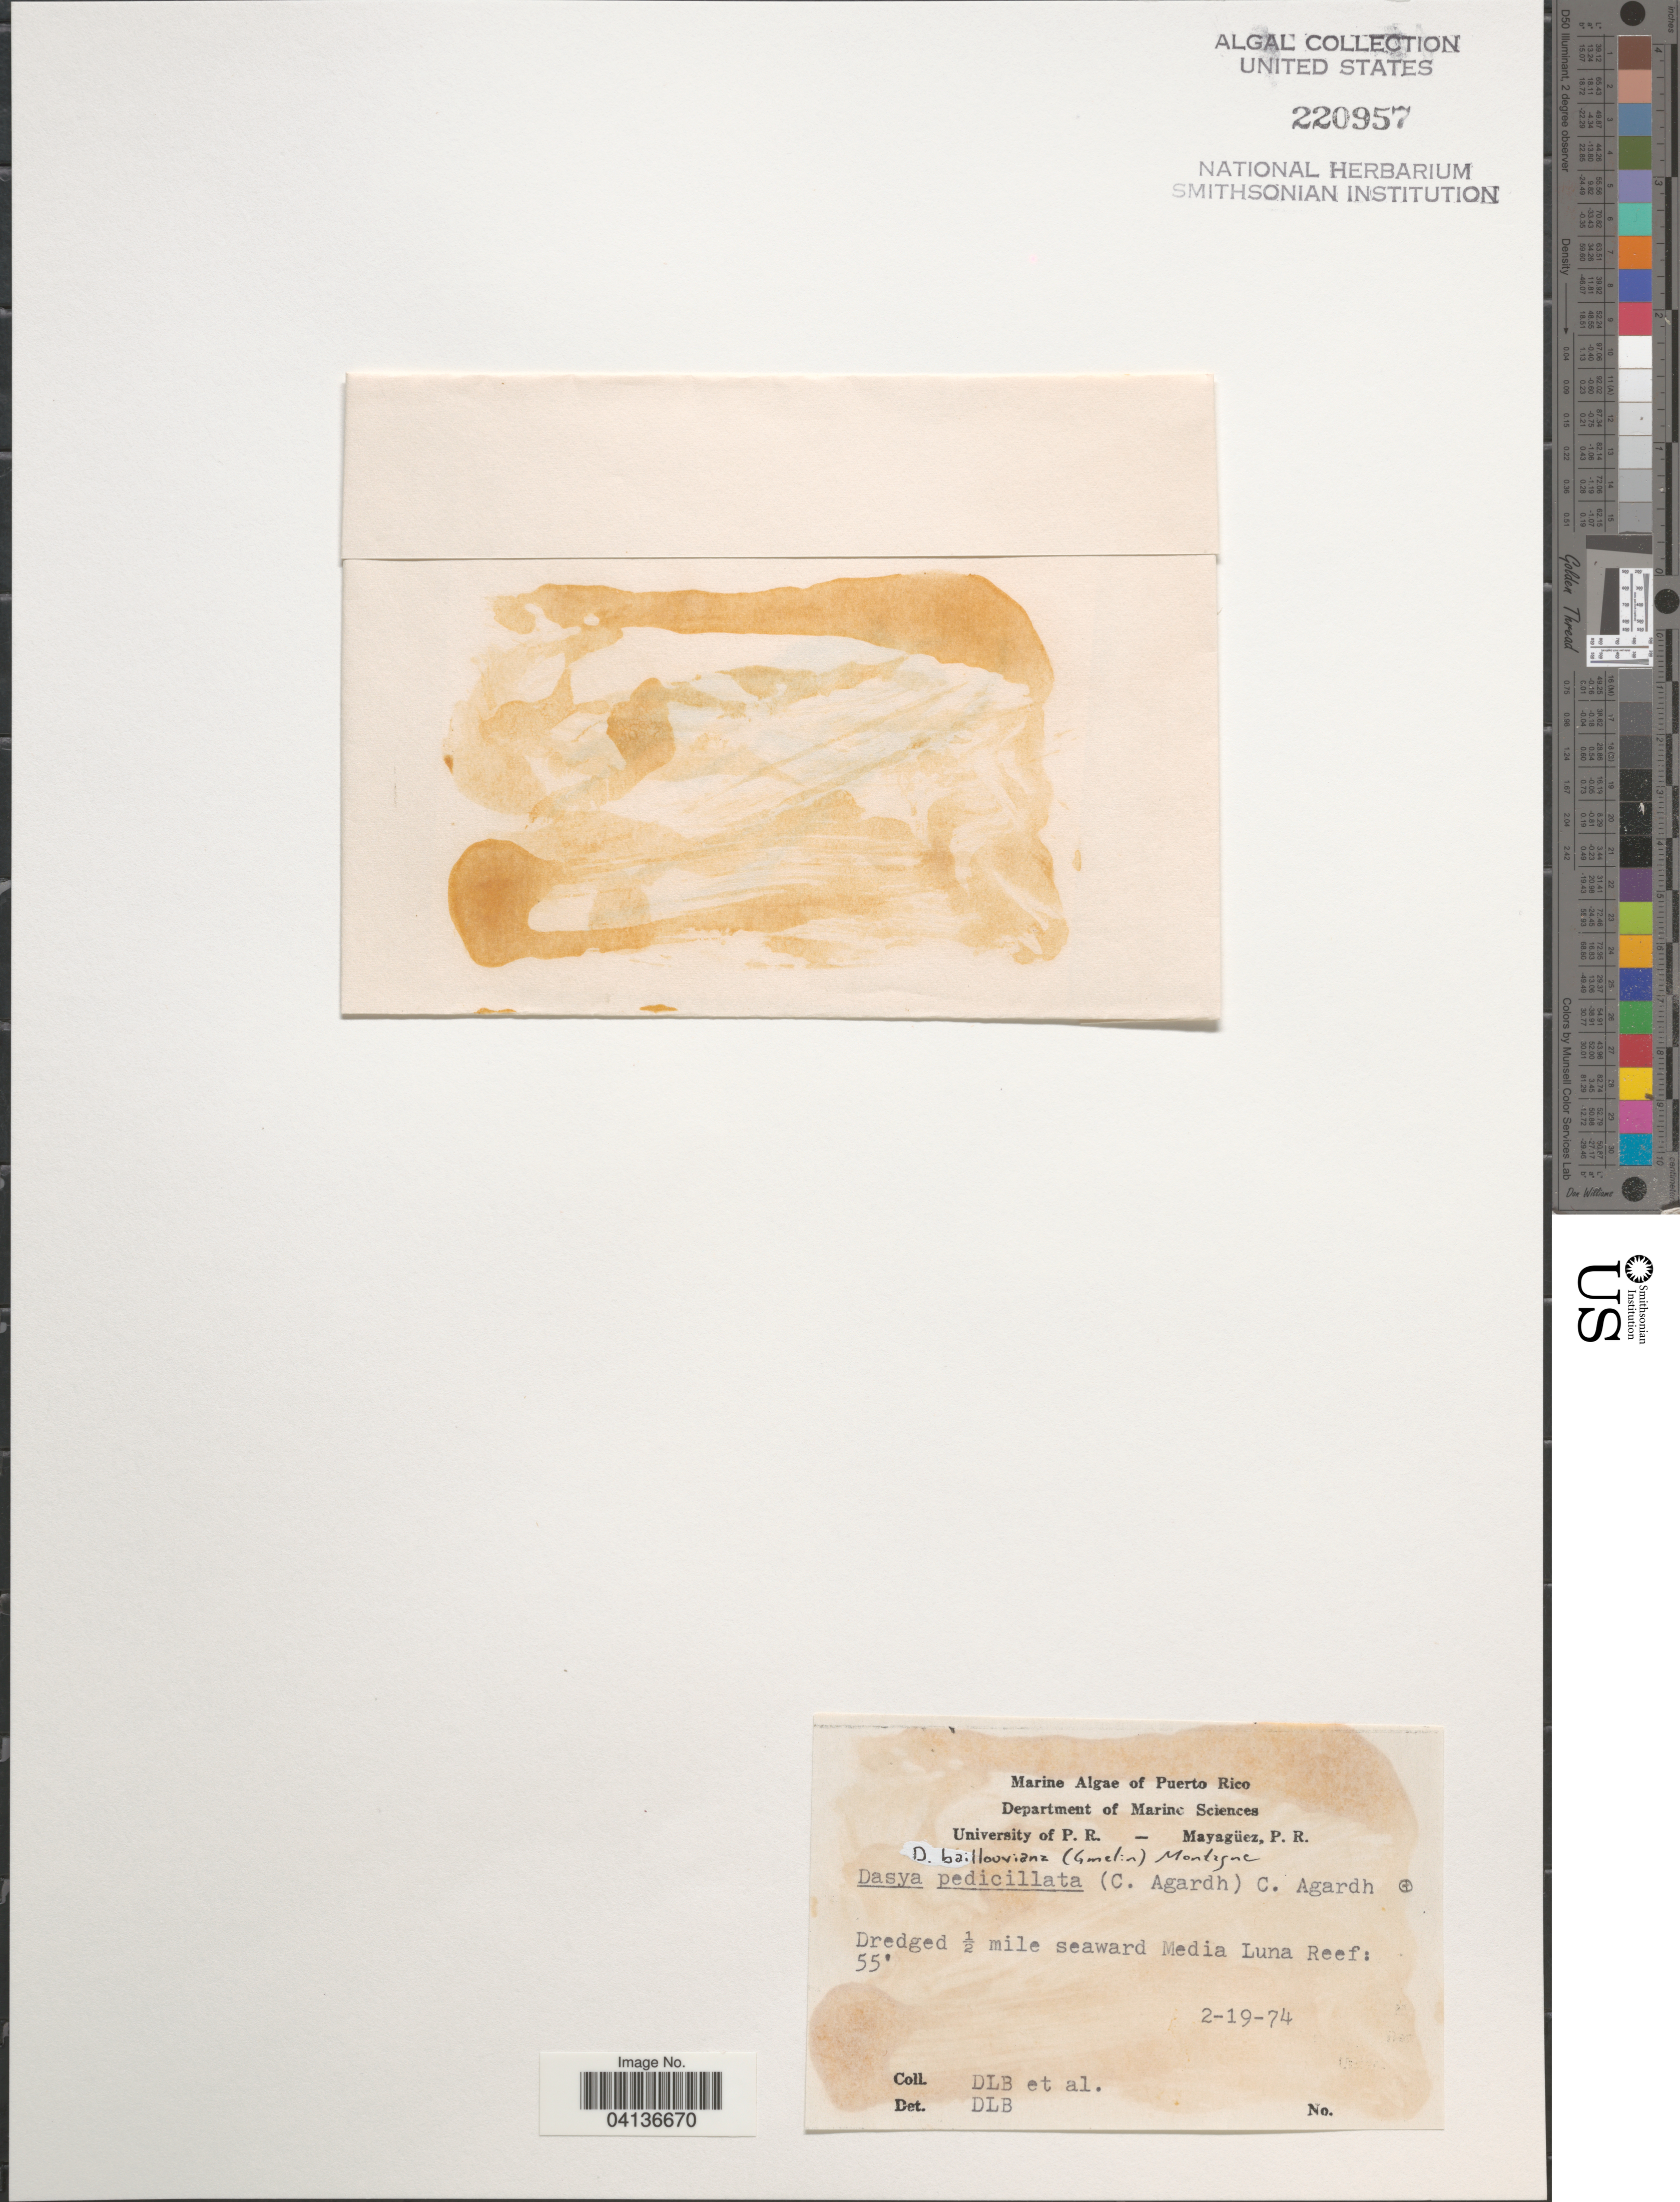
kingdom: Plantae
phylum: Rhodophyta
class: Florideophyceae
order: Ceramiales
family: Dasyaceae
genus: Dasya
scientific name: Dasya pedicellata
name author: (C. Agardh) C. Agardh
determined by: Algae name updating Project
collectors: D. L. B. & Erkens et al.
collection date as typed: Transcribed d/m/y: 19/2/74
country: Puerto Rico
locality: Dredged ½ mile seaward Media Luna Reef.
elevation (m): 17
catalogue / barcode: US 220957